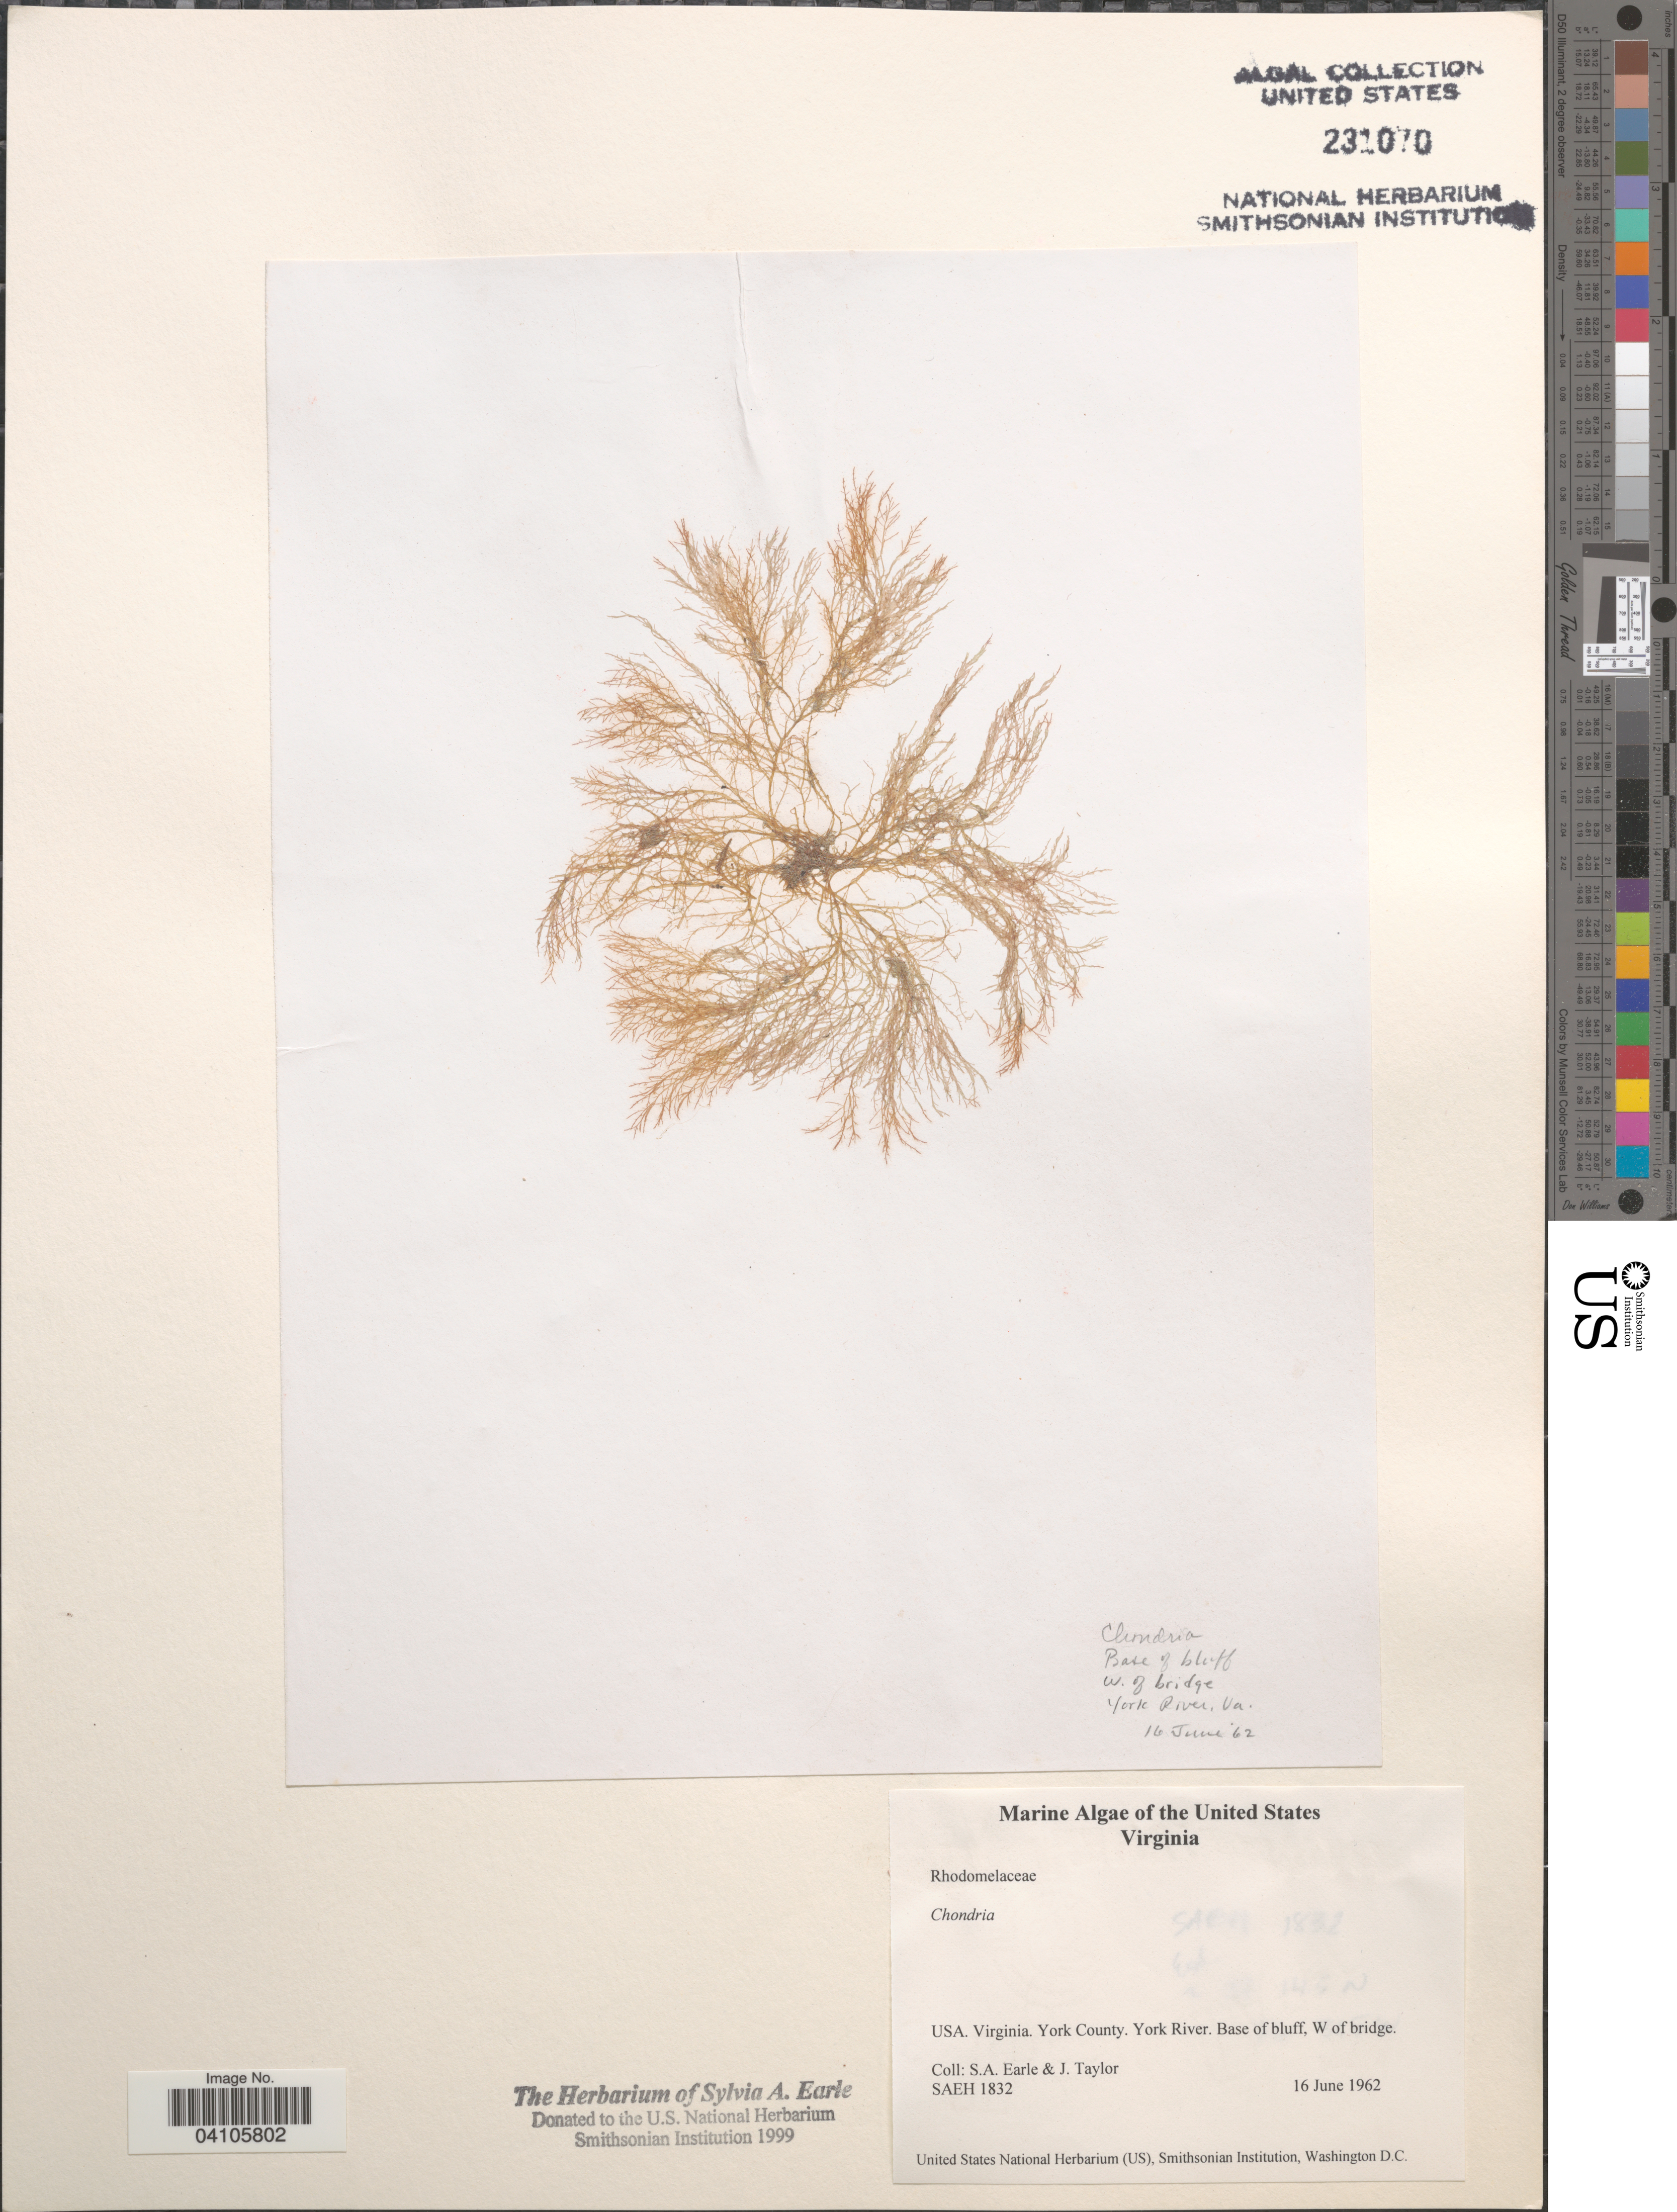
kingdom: Plantae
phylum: Rhodophyta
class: Florideophyceae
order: Ceramiales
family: Rhodomelaceae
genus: Chondria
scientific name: Chondria sp.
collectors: Ex herb. Sylvia A. Earle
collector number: SAEH1832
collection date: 1962-06-16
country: United States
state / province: Virginia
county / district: York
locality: York County. York River. Base of bluff, W of bridge.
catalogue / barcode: US 231070